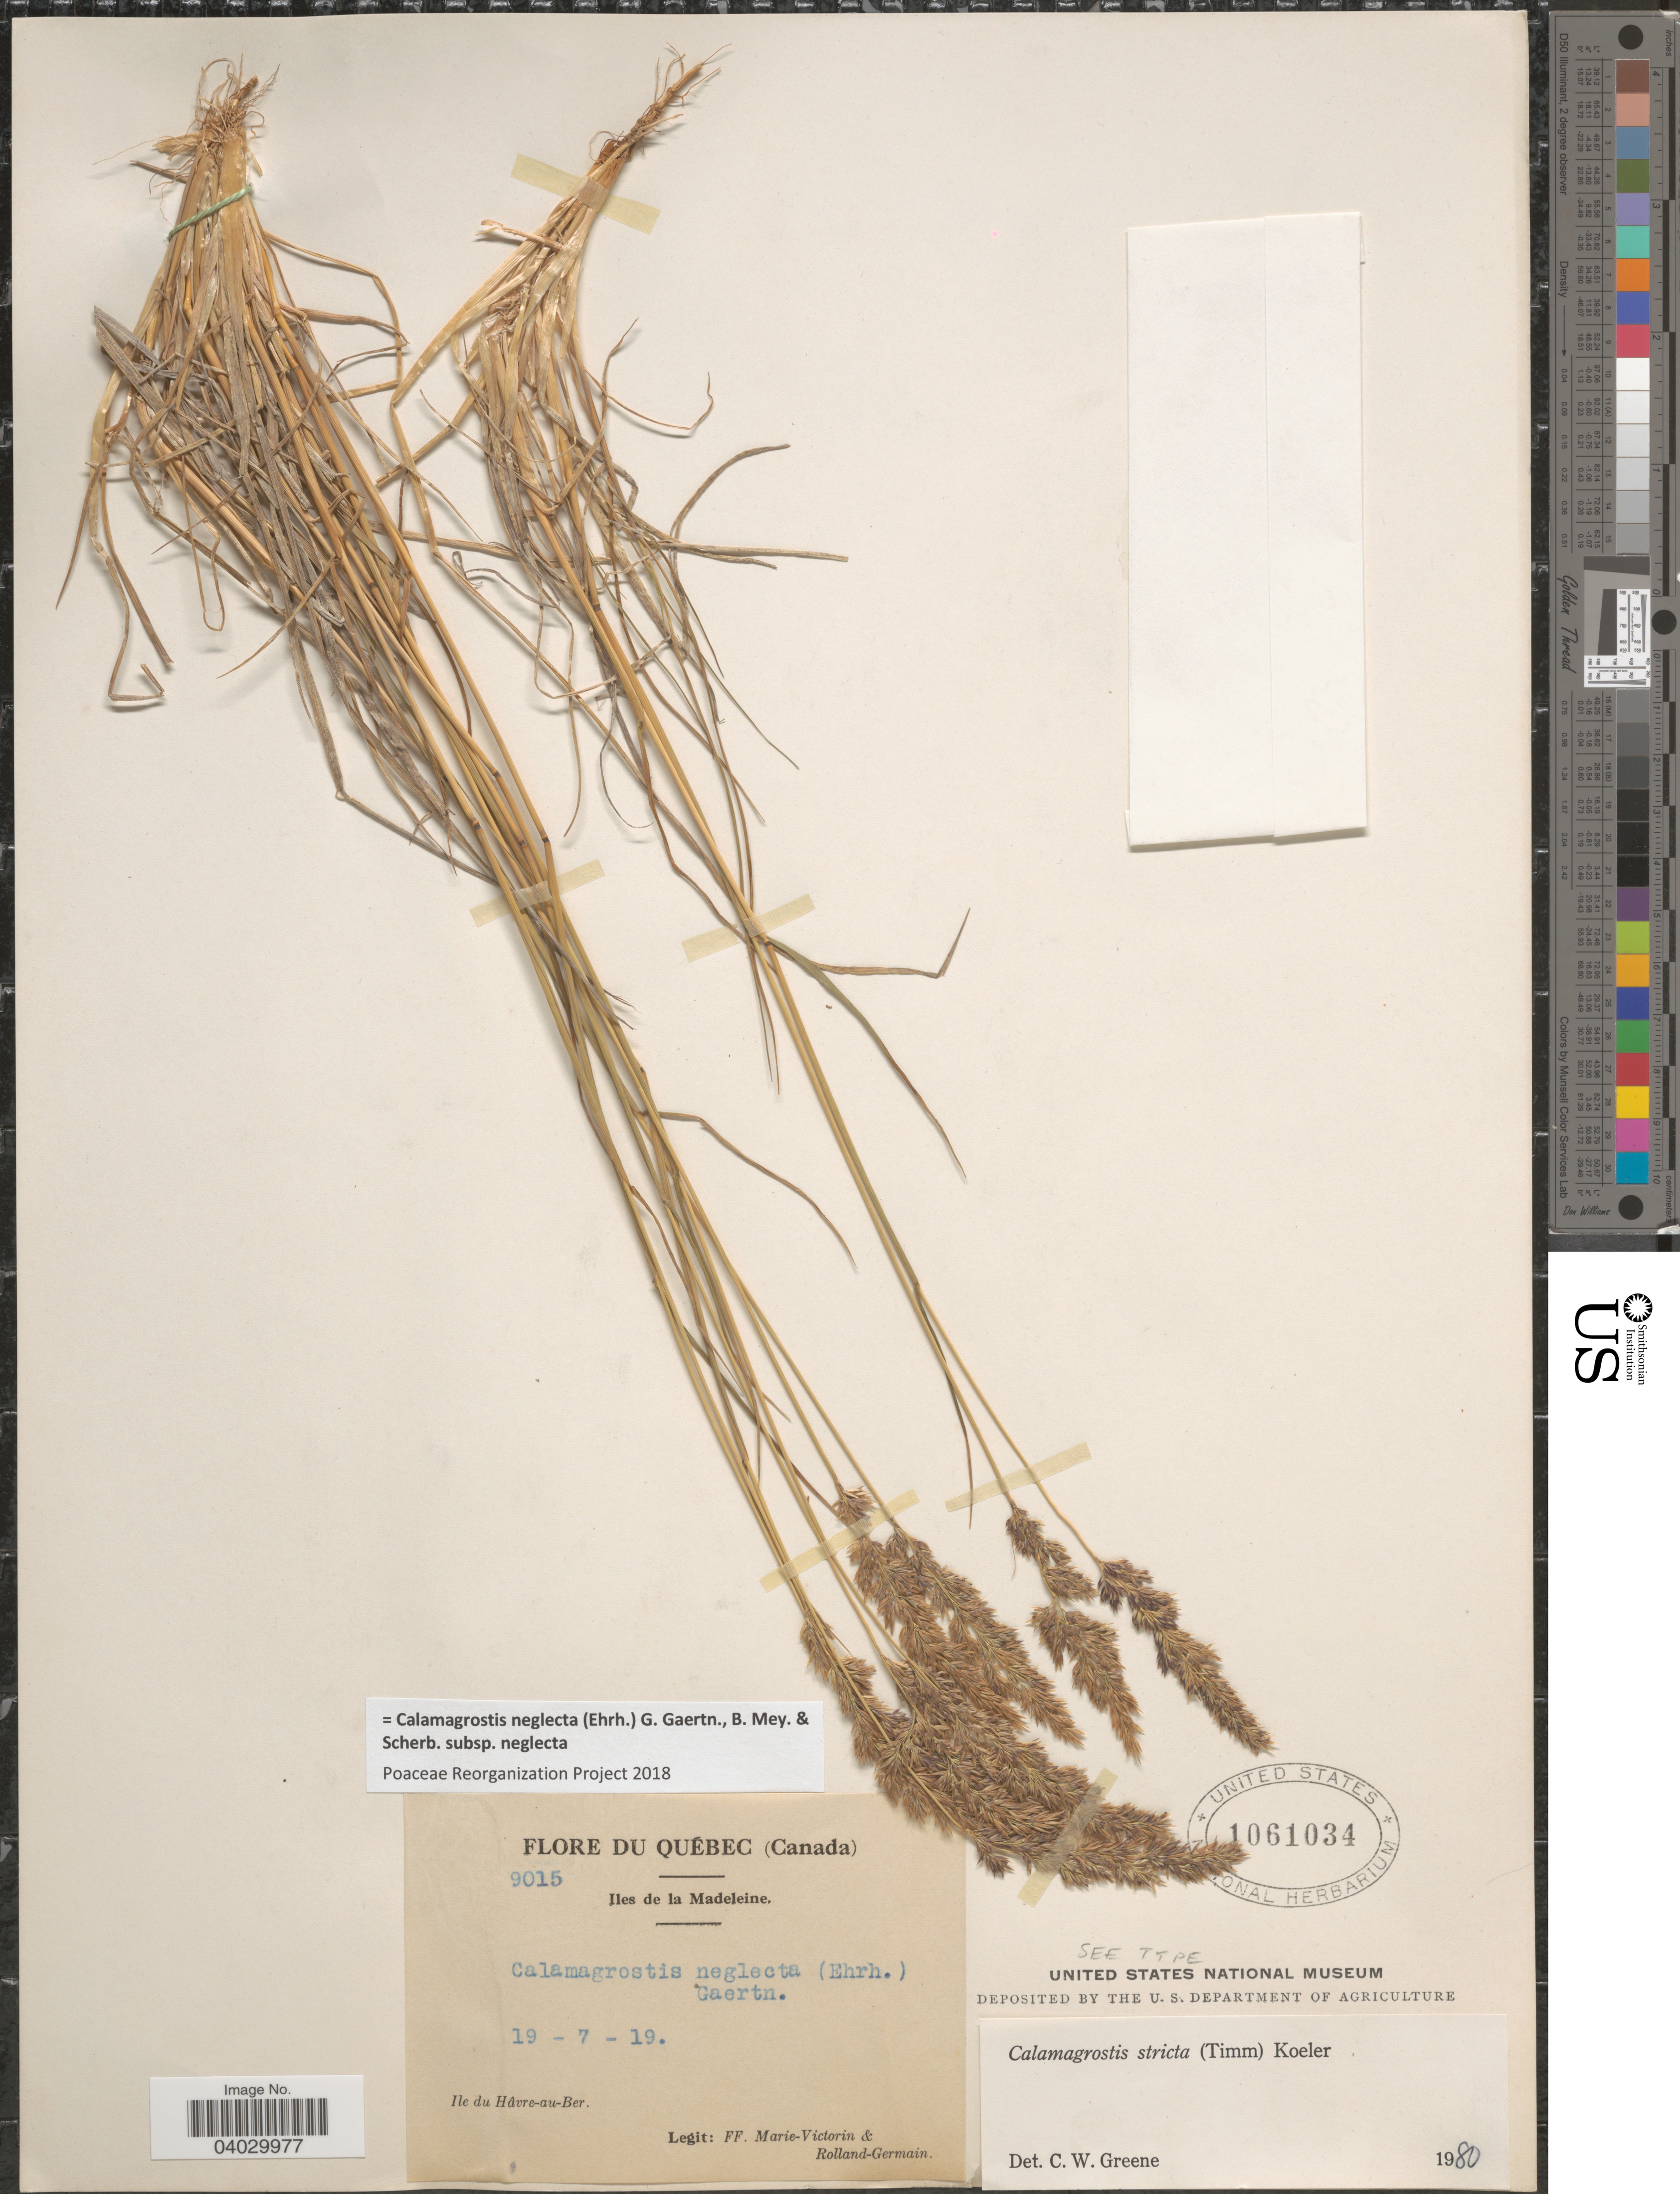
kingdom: Plantae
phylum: Tracheophyta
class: Liliopsida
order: Poales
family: Poaceae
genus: Calamagrostis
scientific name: Calamagrostis neglecta subsp. neglecta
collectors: F. Marie-Victorin & Rolland-Germain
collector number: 9015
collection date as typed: Transcribed d/m/y: 19/7/19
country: Canada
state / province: Quebec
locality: Iles de la Madeleine. Ile du Hâvre-au-Ber.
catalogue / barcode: US 1061034